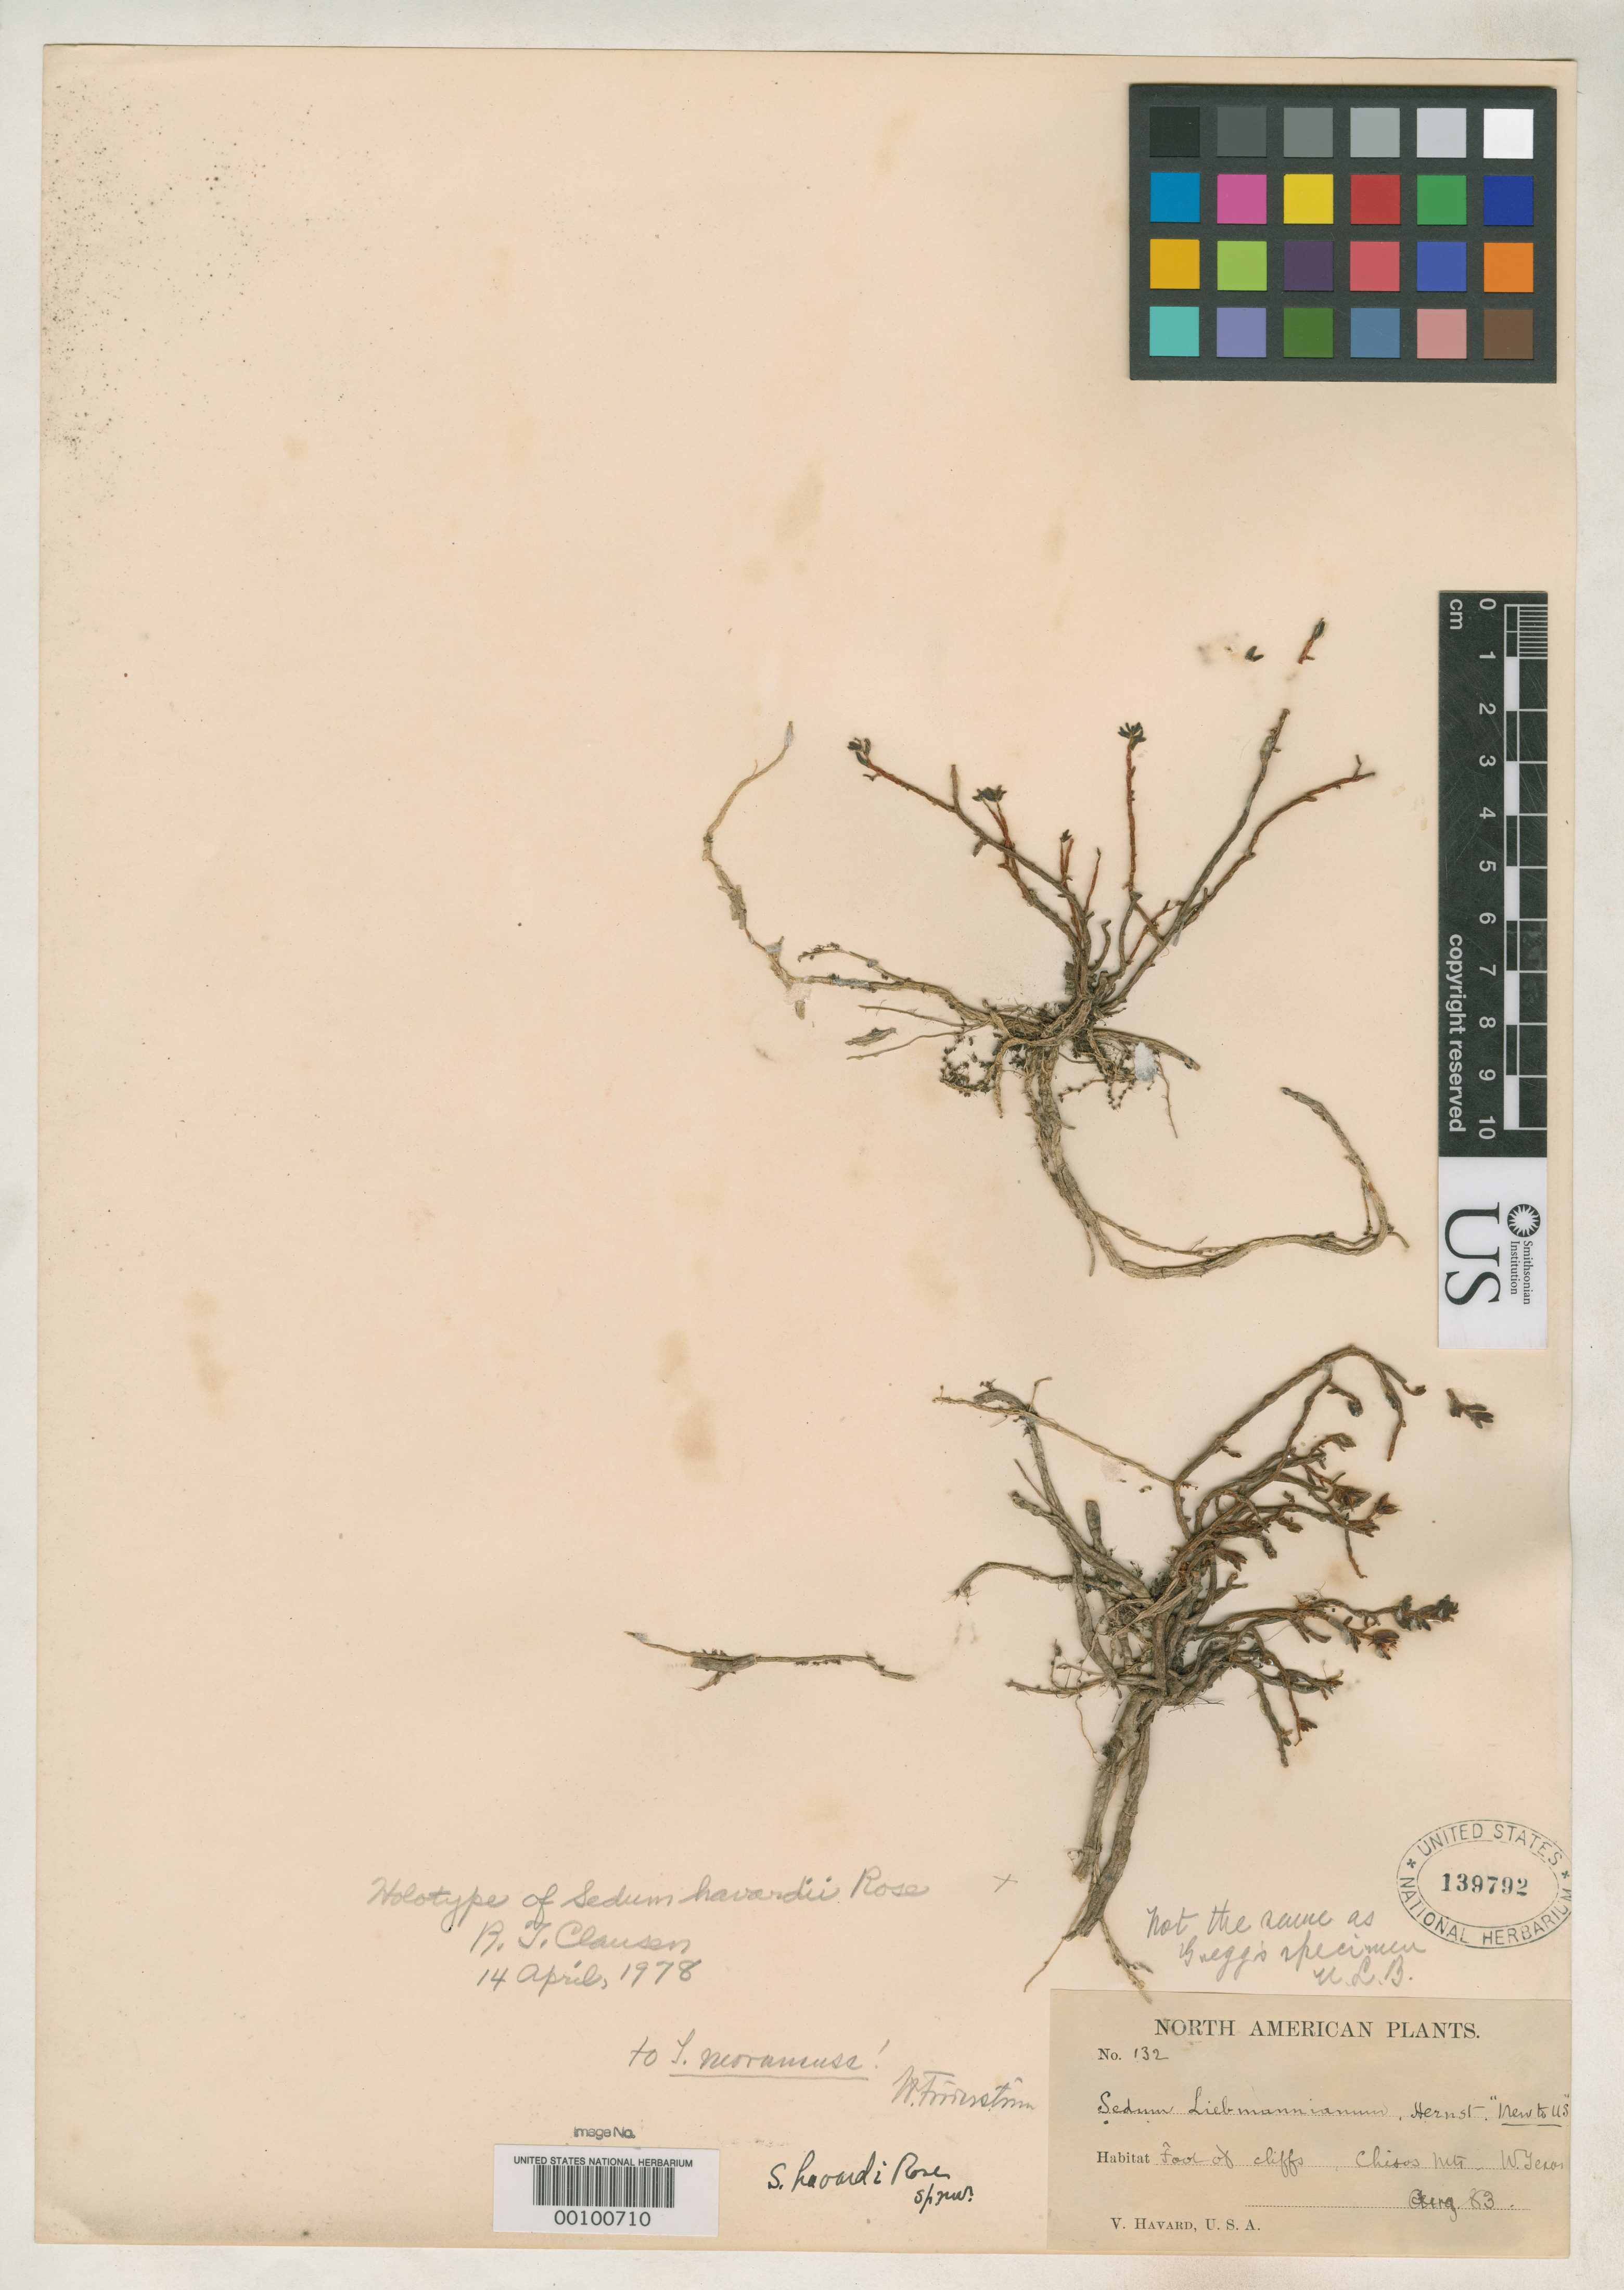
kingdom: Plantae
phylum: Tracheophyta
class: Magnoliopsida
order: Saxifragales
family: Crassulaceae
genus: Sedum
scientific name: Sedum havardi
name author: Rose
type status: Holotype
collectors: V. Havard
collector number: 132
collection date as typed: Aug 1883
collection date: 1883-08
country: United States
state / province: Texas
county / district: Brewster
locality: Chisos Mts.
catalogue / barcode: US 139792